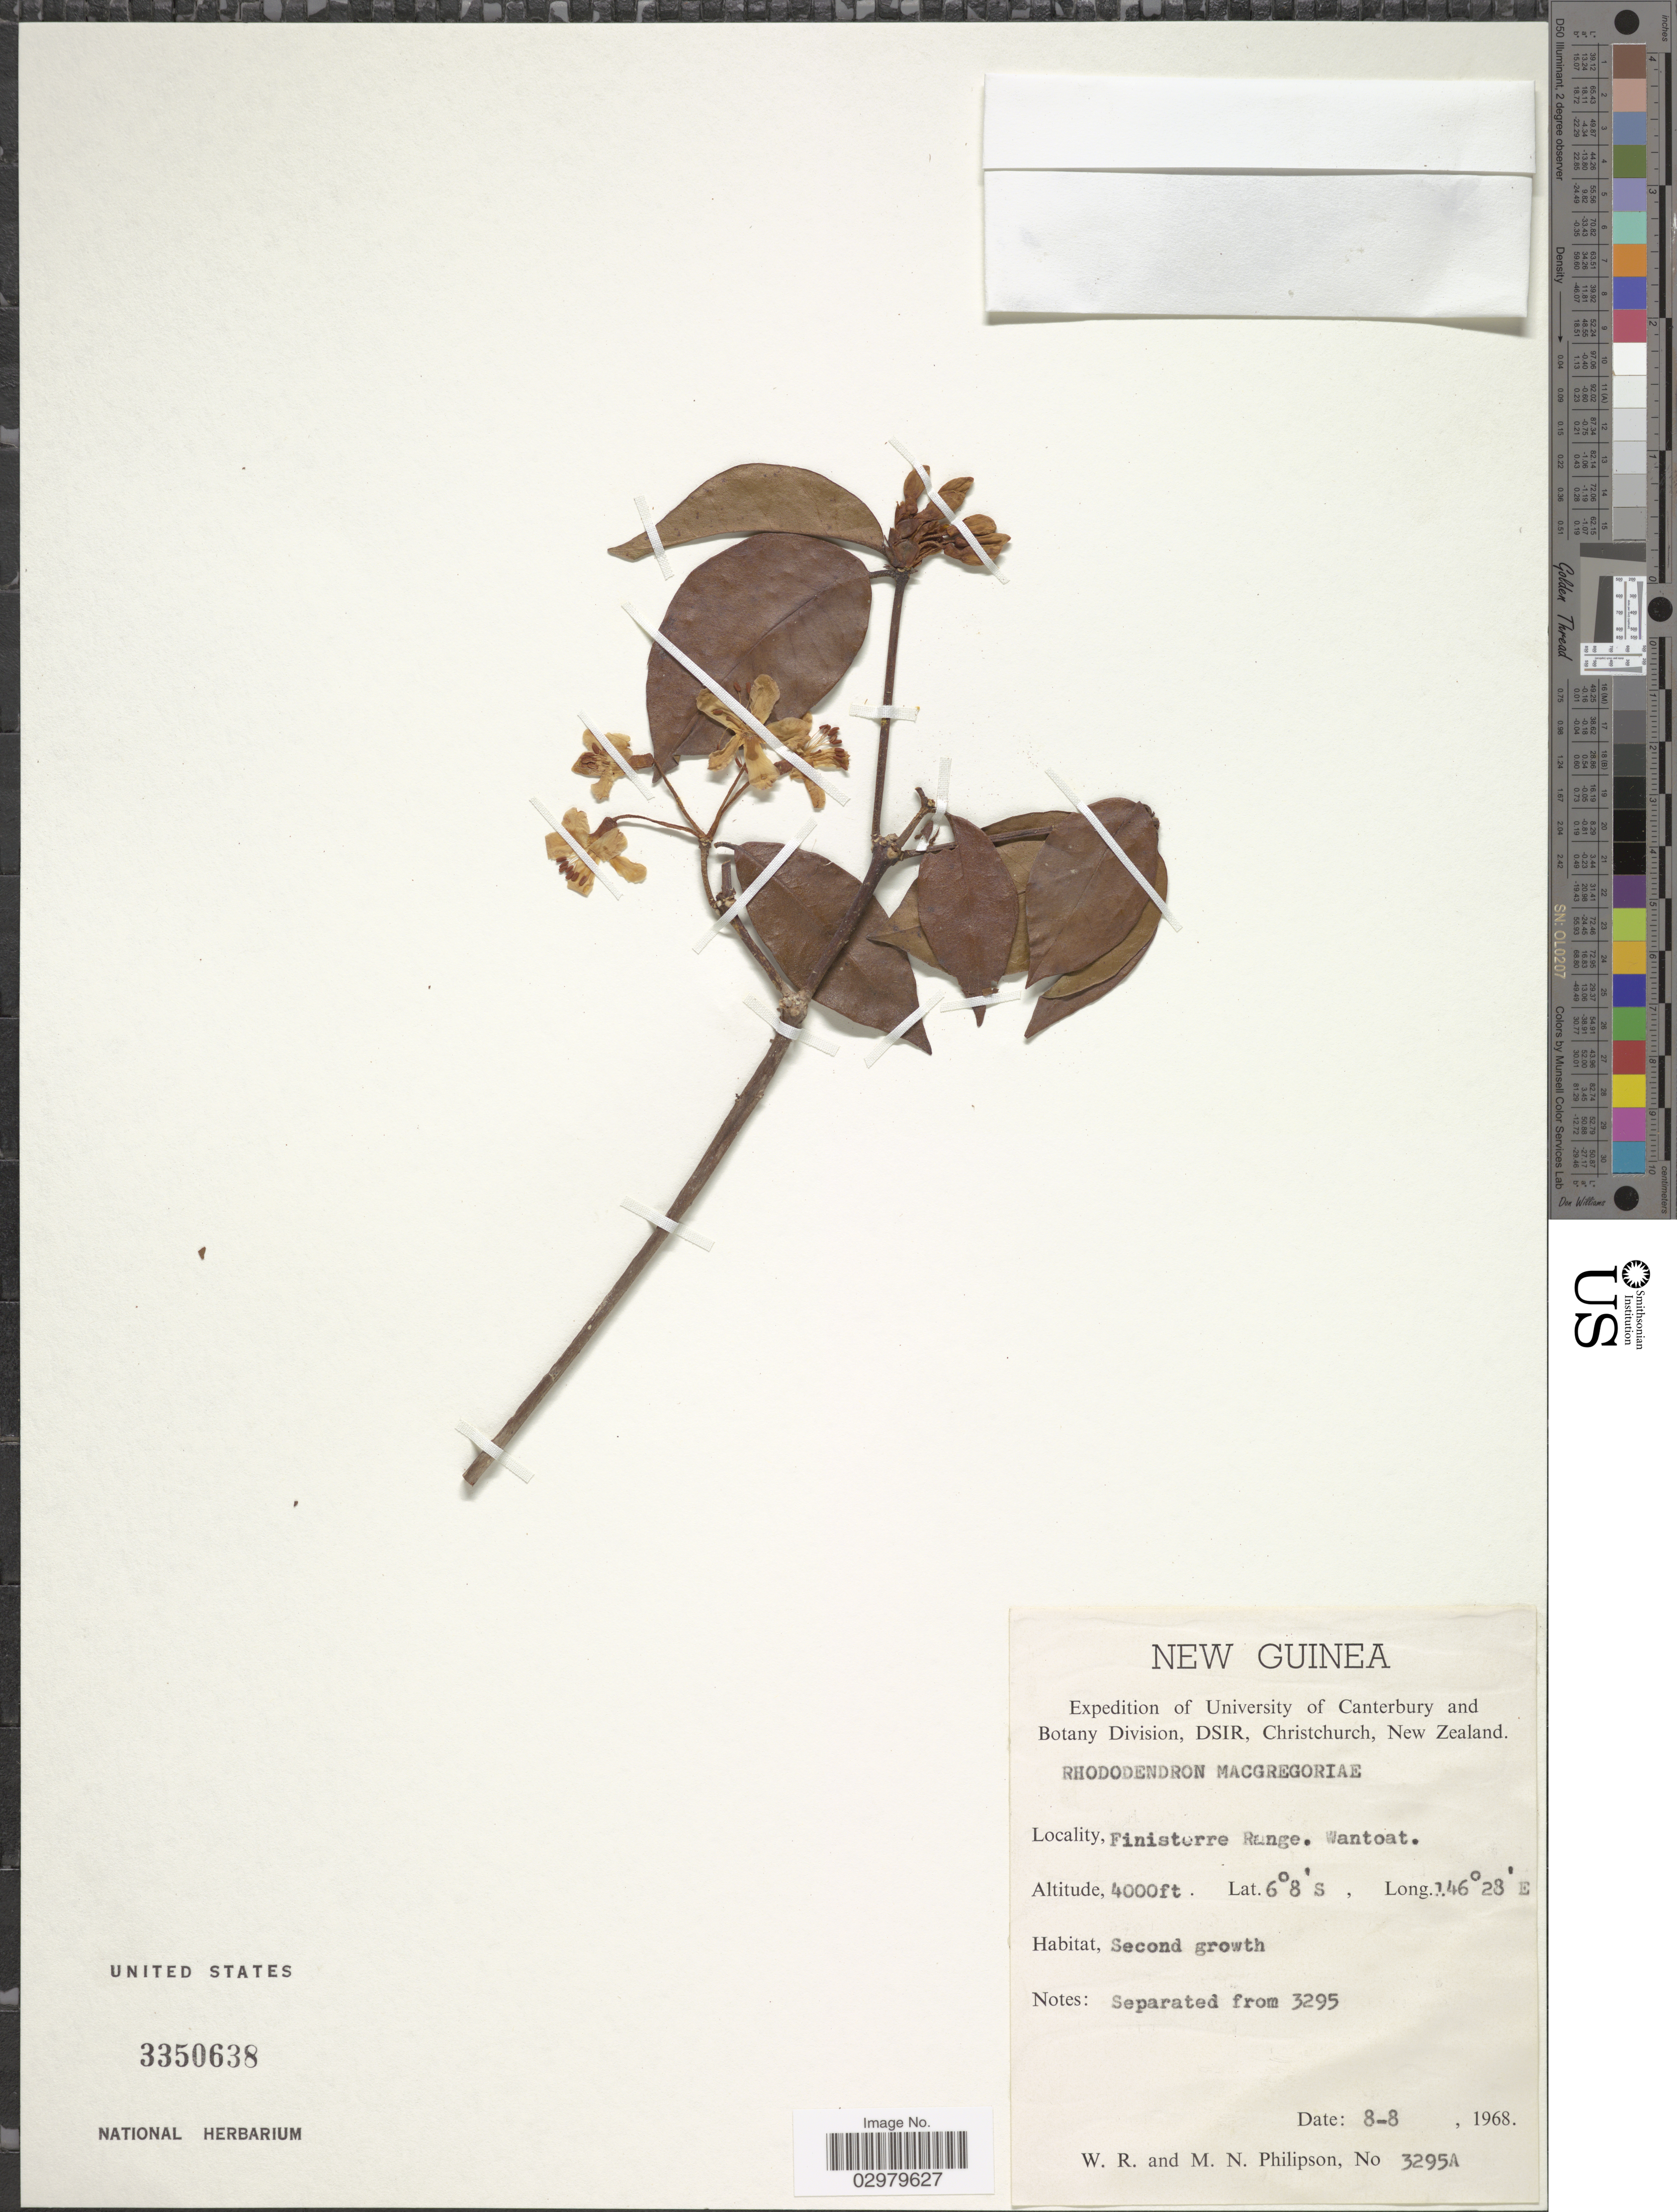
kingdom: Plantae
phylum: Tracheophyta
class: Magnoliopsida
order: Ericales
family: Ericaceae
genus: Rhododendron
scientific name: Rhododendron macgregoriae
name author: F. Muell.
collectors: W. R. Philipson & M. Philipson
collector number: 3295A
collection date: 1968-08-08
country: Papua New Guinea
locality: New Guinea. Finisterre Range. Wantoat.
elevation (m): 1219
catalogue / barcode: US 3350638